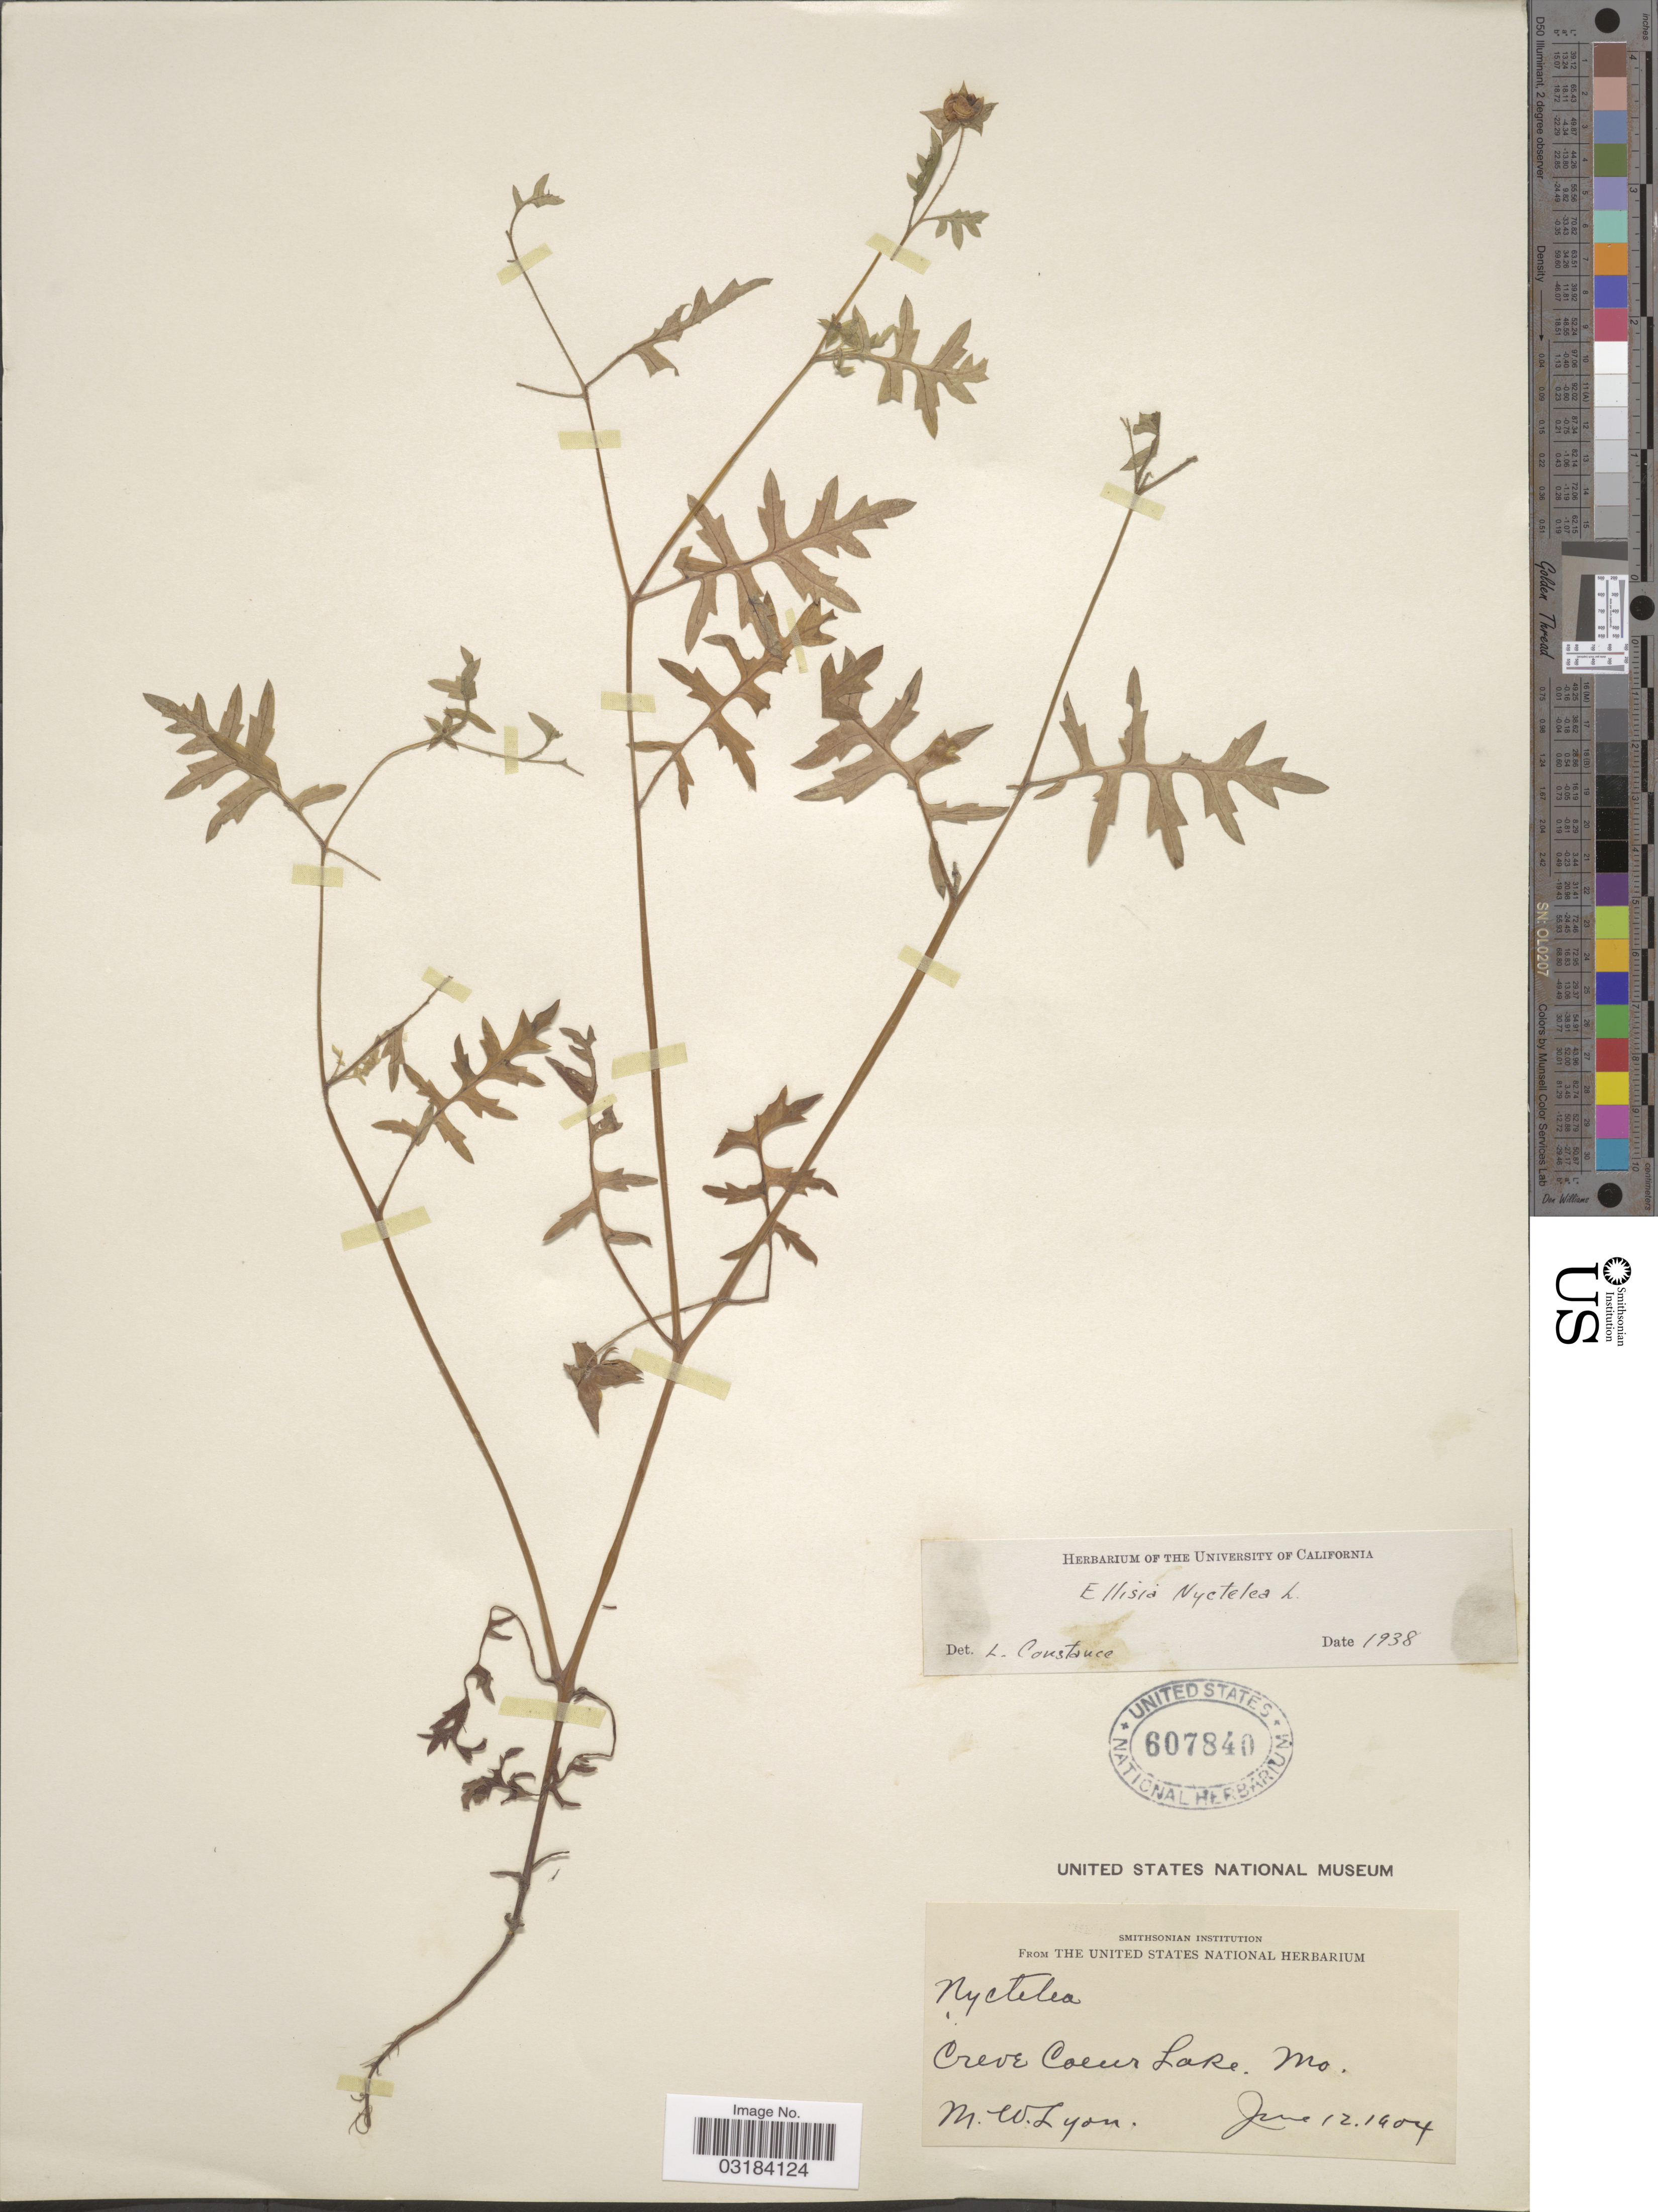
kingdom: Plantae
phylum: Tracheophyta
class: Magnoliopsida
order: Boraginales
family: Hydrophyllaceae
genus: Ellisia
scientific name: Ellisia nyctelea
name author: L.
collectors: M. W. Lyon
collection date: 1904-06-12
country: United States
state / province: Missouri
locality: Creve Coeur Lake.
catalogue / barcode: US 607840